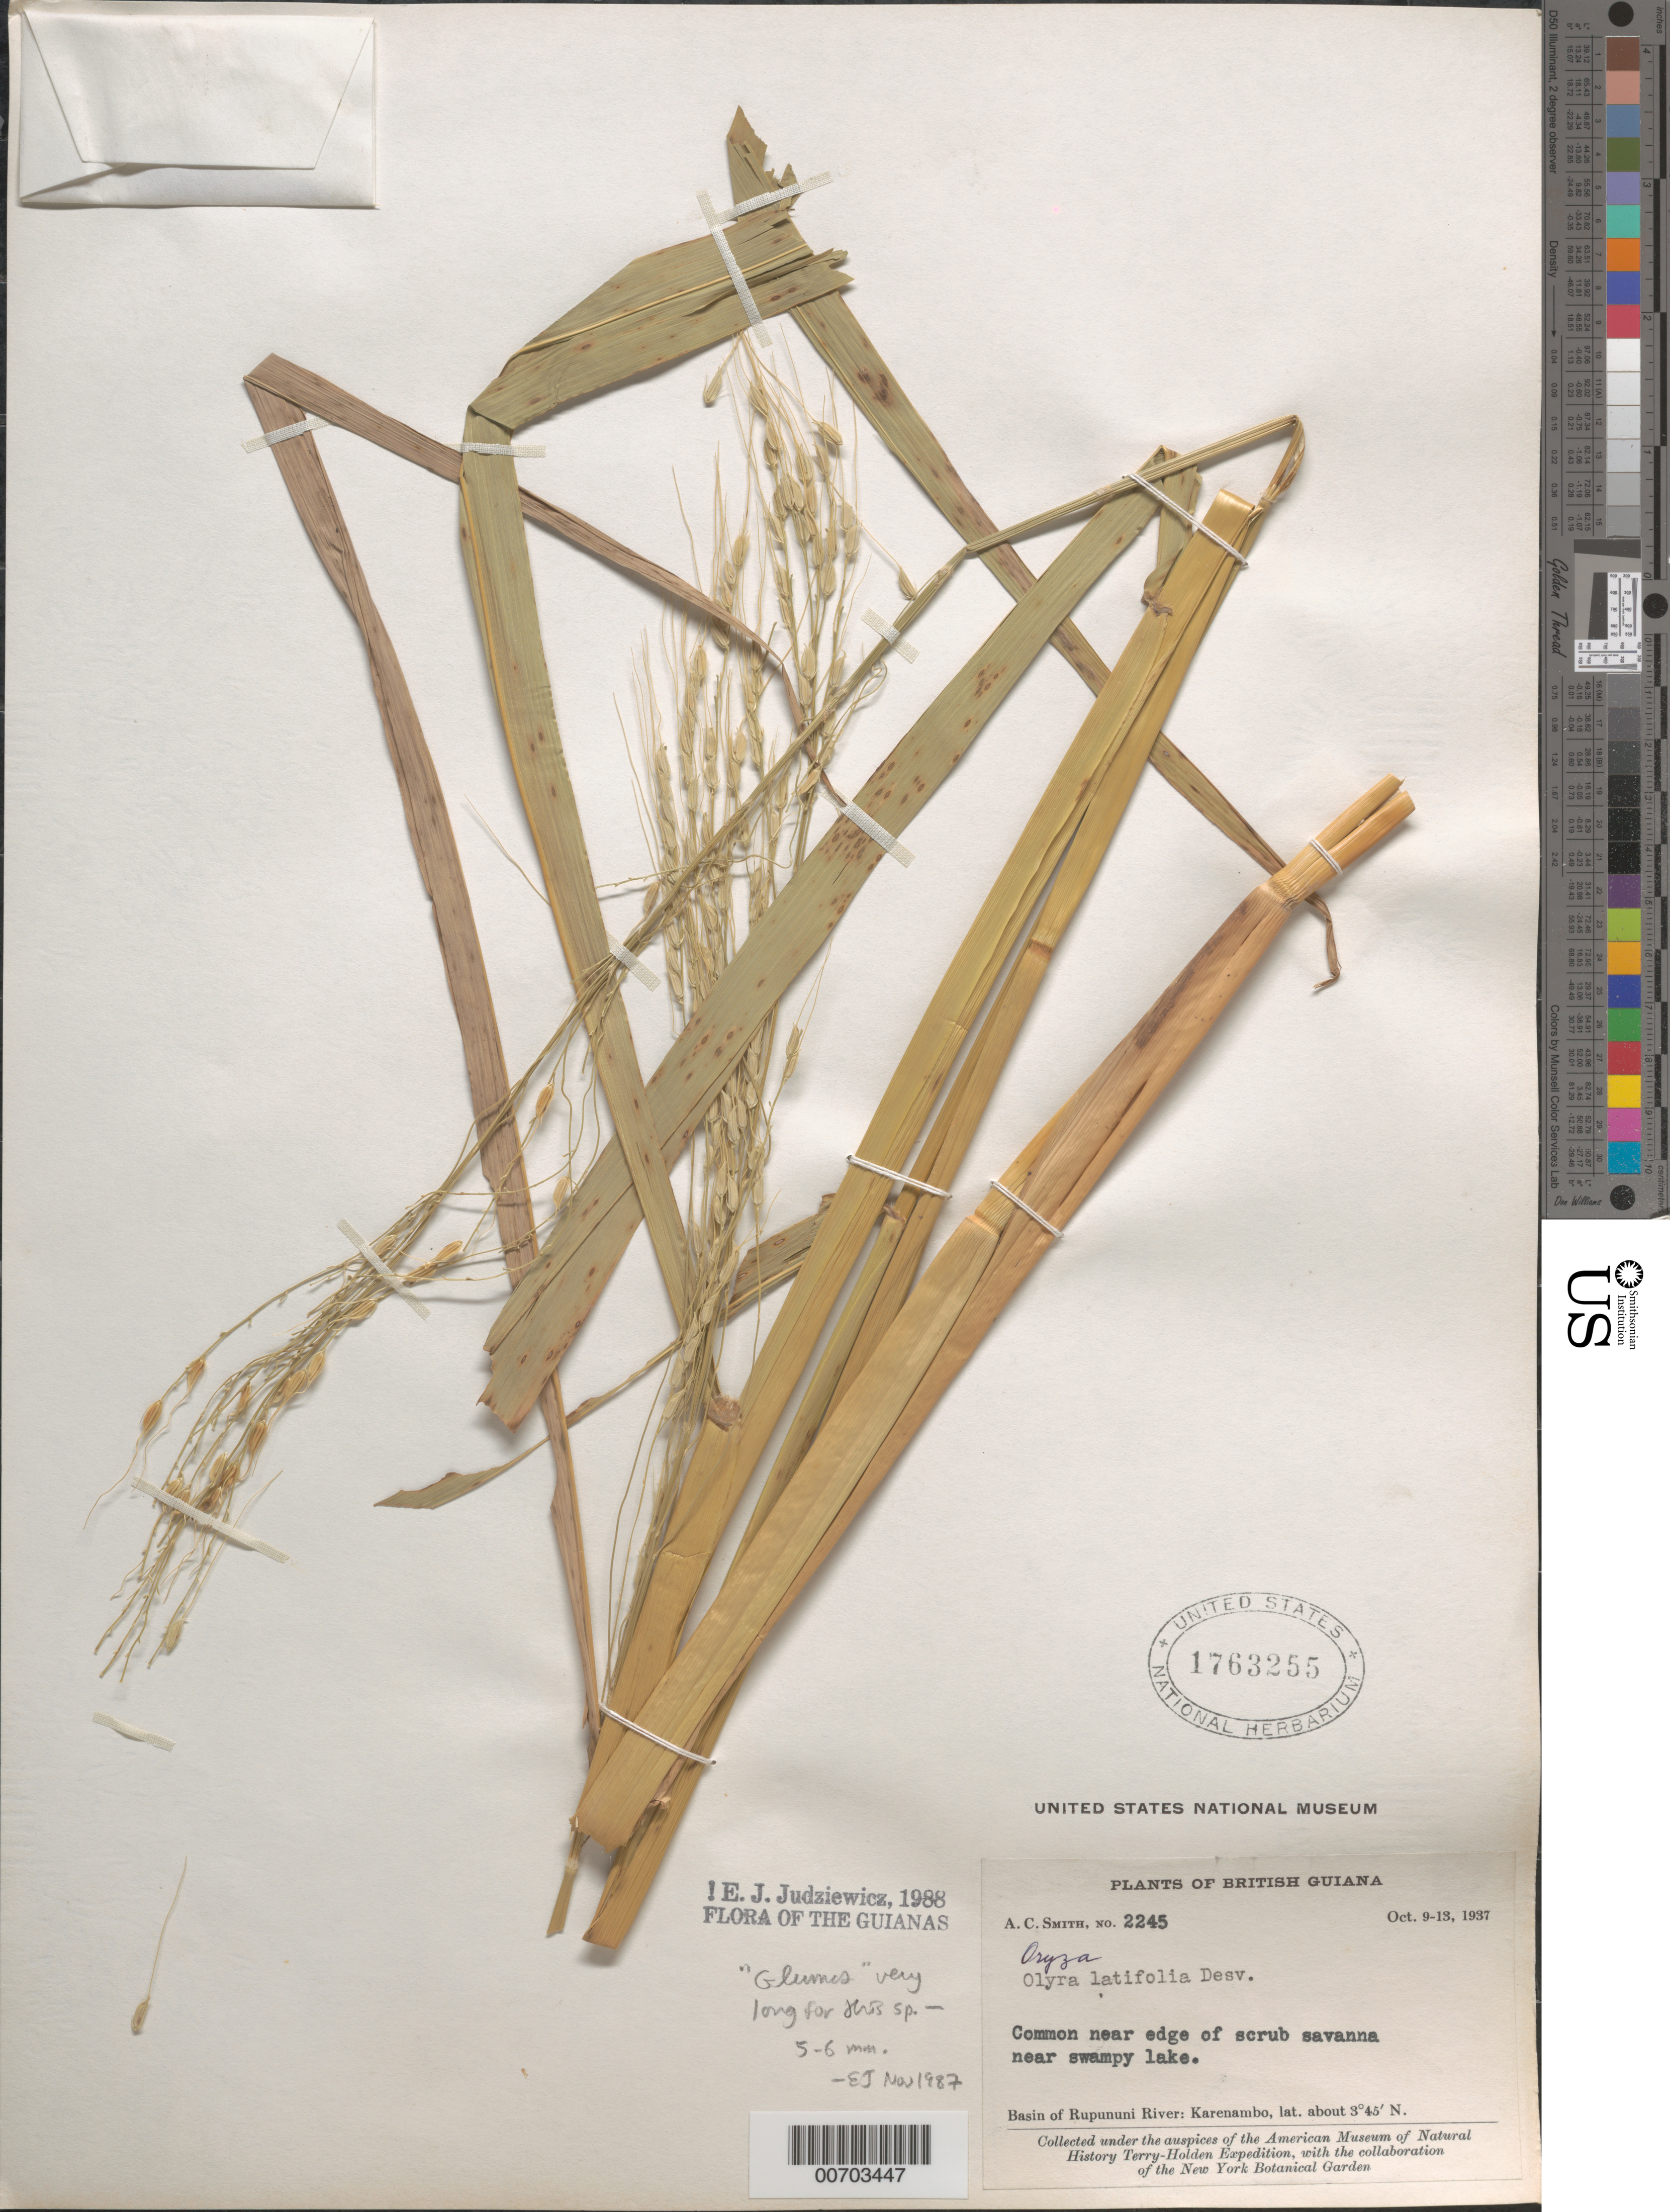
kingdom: Plantae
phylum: Tracheophyta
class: Liliopsida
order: Poales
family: Poaceae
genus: Oryza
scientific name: Oryza latifolia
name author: Desv.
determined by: Judziewicz, E. J.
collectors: A. C. Smith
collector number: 2245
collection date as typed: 9-Oct-37 to 13-Oct-37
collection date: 1937-10-09/1937-10-13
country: Guyana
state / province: U. Takutu-U. Essequibo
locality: Karanambo, Rupununi River basin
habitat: Edge of scrub savanna near swampy lake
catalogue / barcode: US 1763255